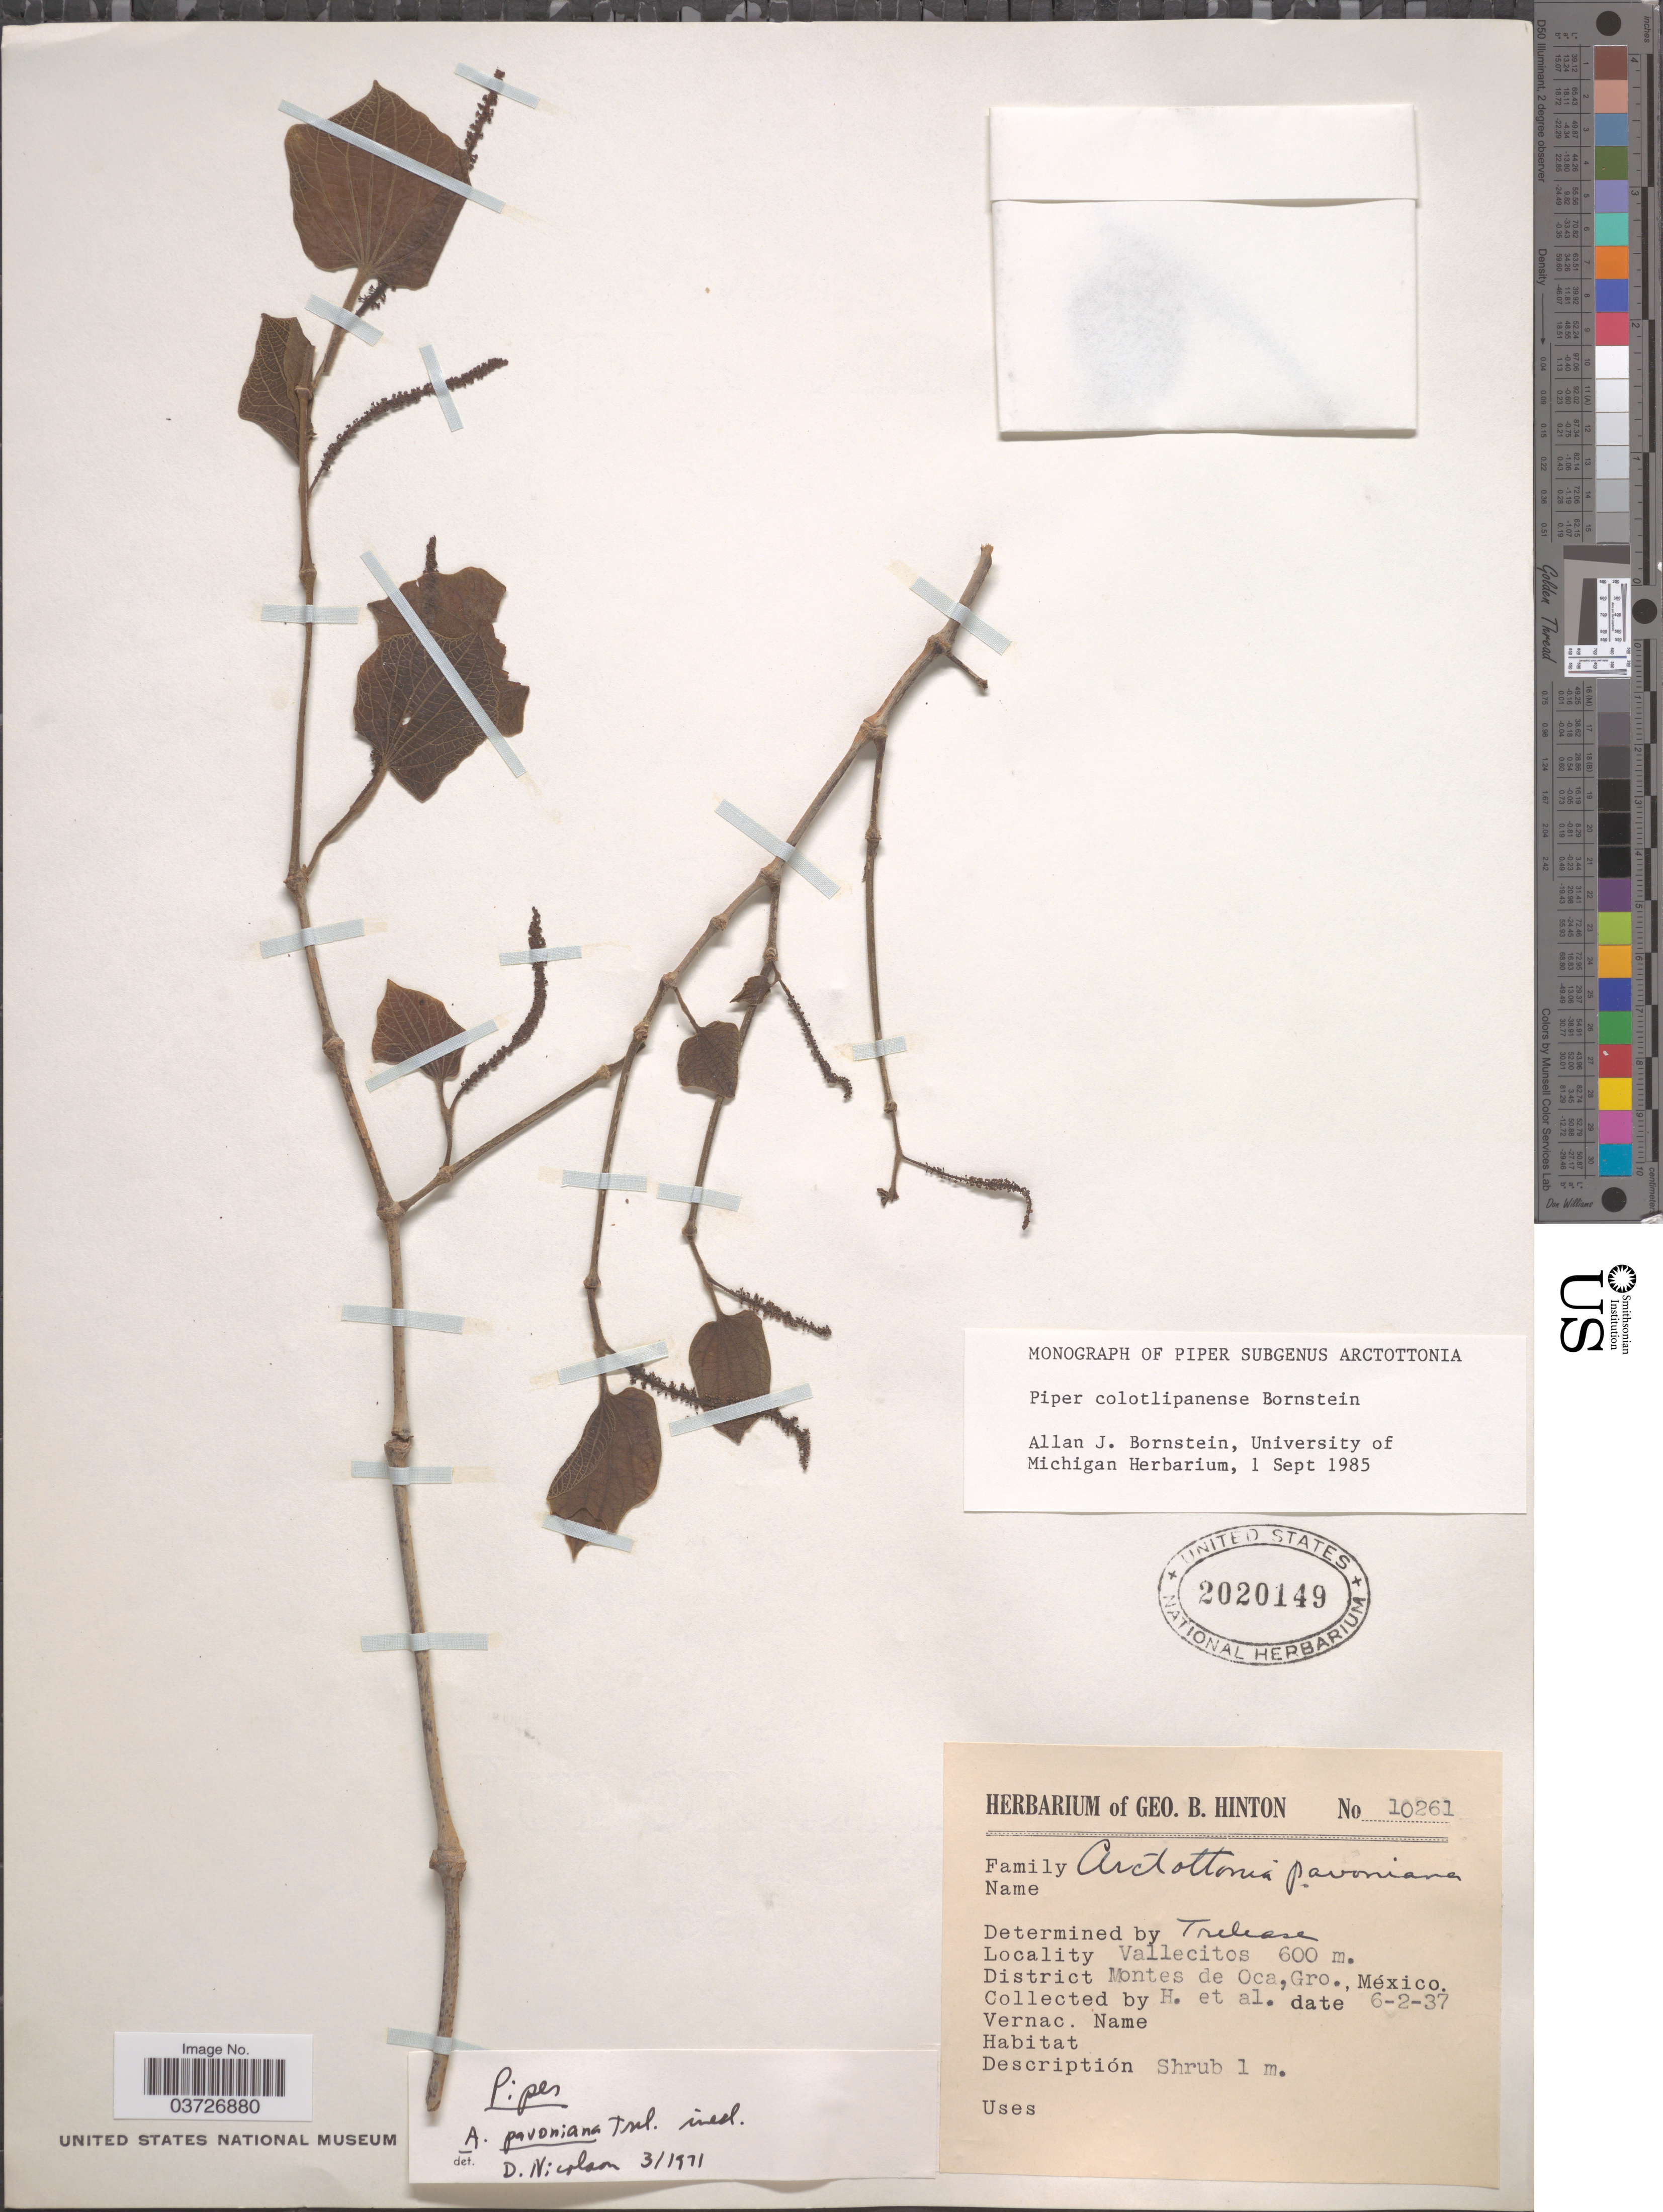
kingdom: Plantae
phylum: Tracheophyta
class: Magnoliopsida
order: Piperales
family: Piperaceae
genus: Piper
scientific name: Piper colotlipanense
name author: Bornst.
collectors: G. B. Hinton & et al.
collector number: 10261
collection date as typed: Transcribed d/m/y: 6/2/37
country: Mexico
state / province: Guerrero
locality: Vallecitos. District Montes de Oca.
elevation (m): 600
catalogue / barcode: US 2020149